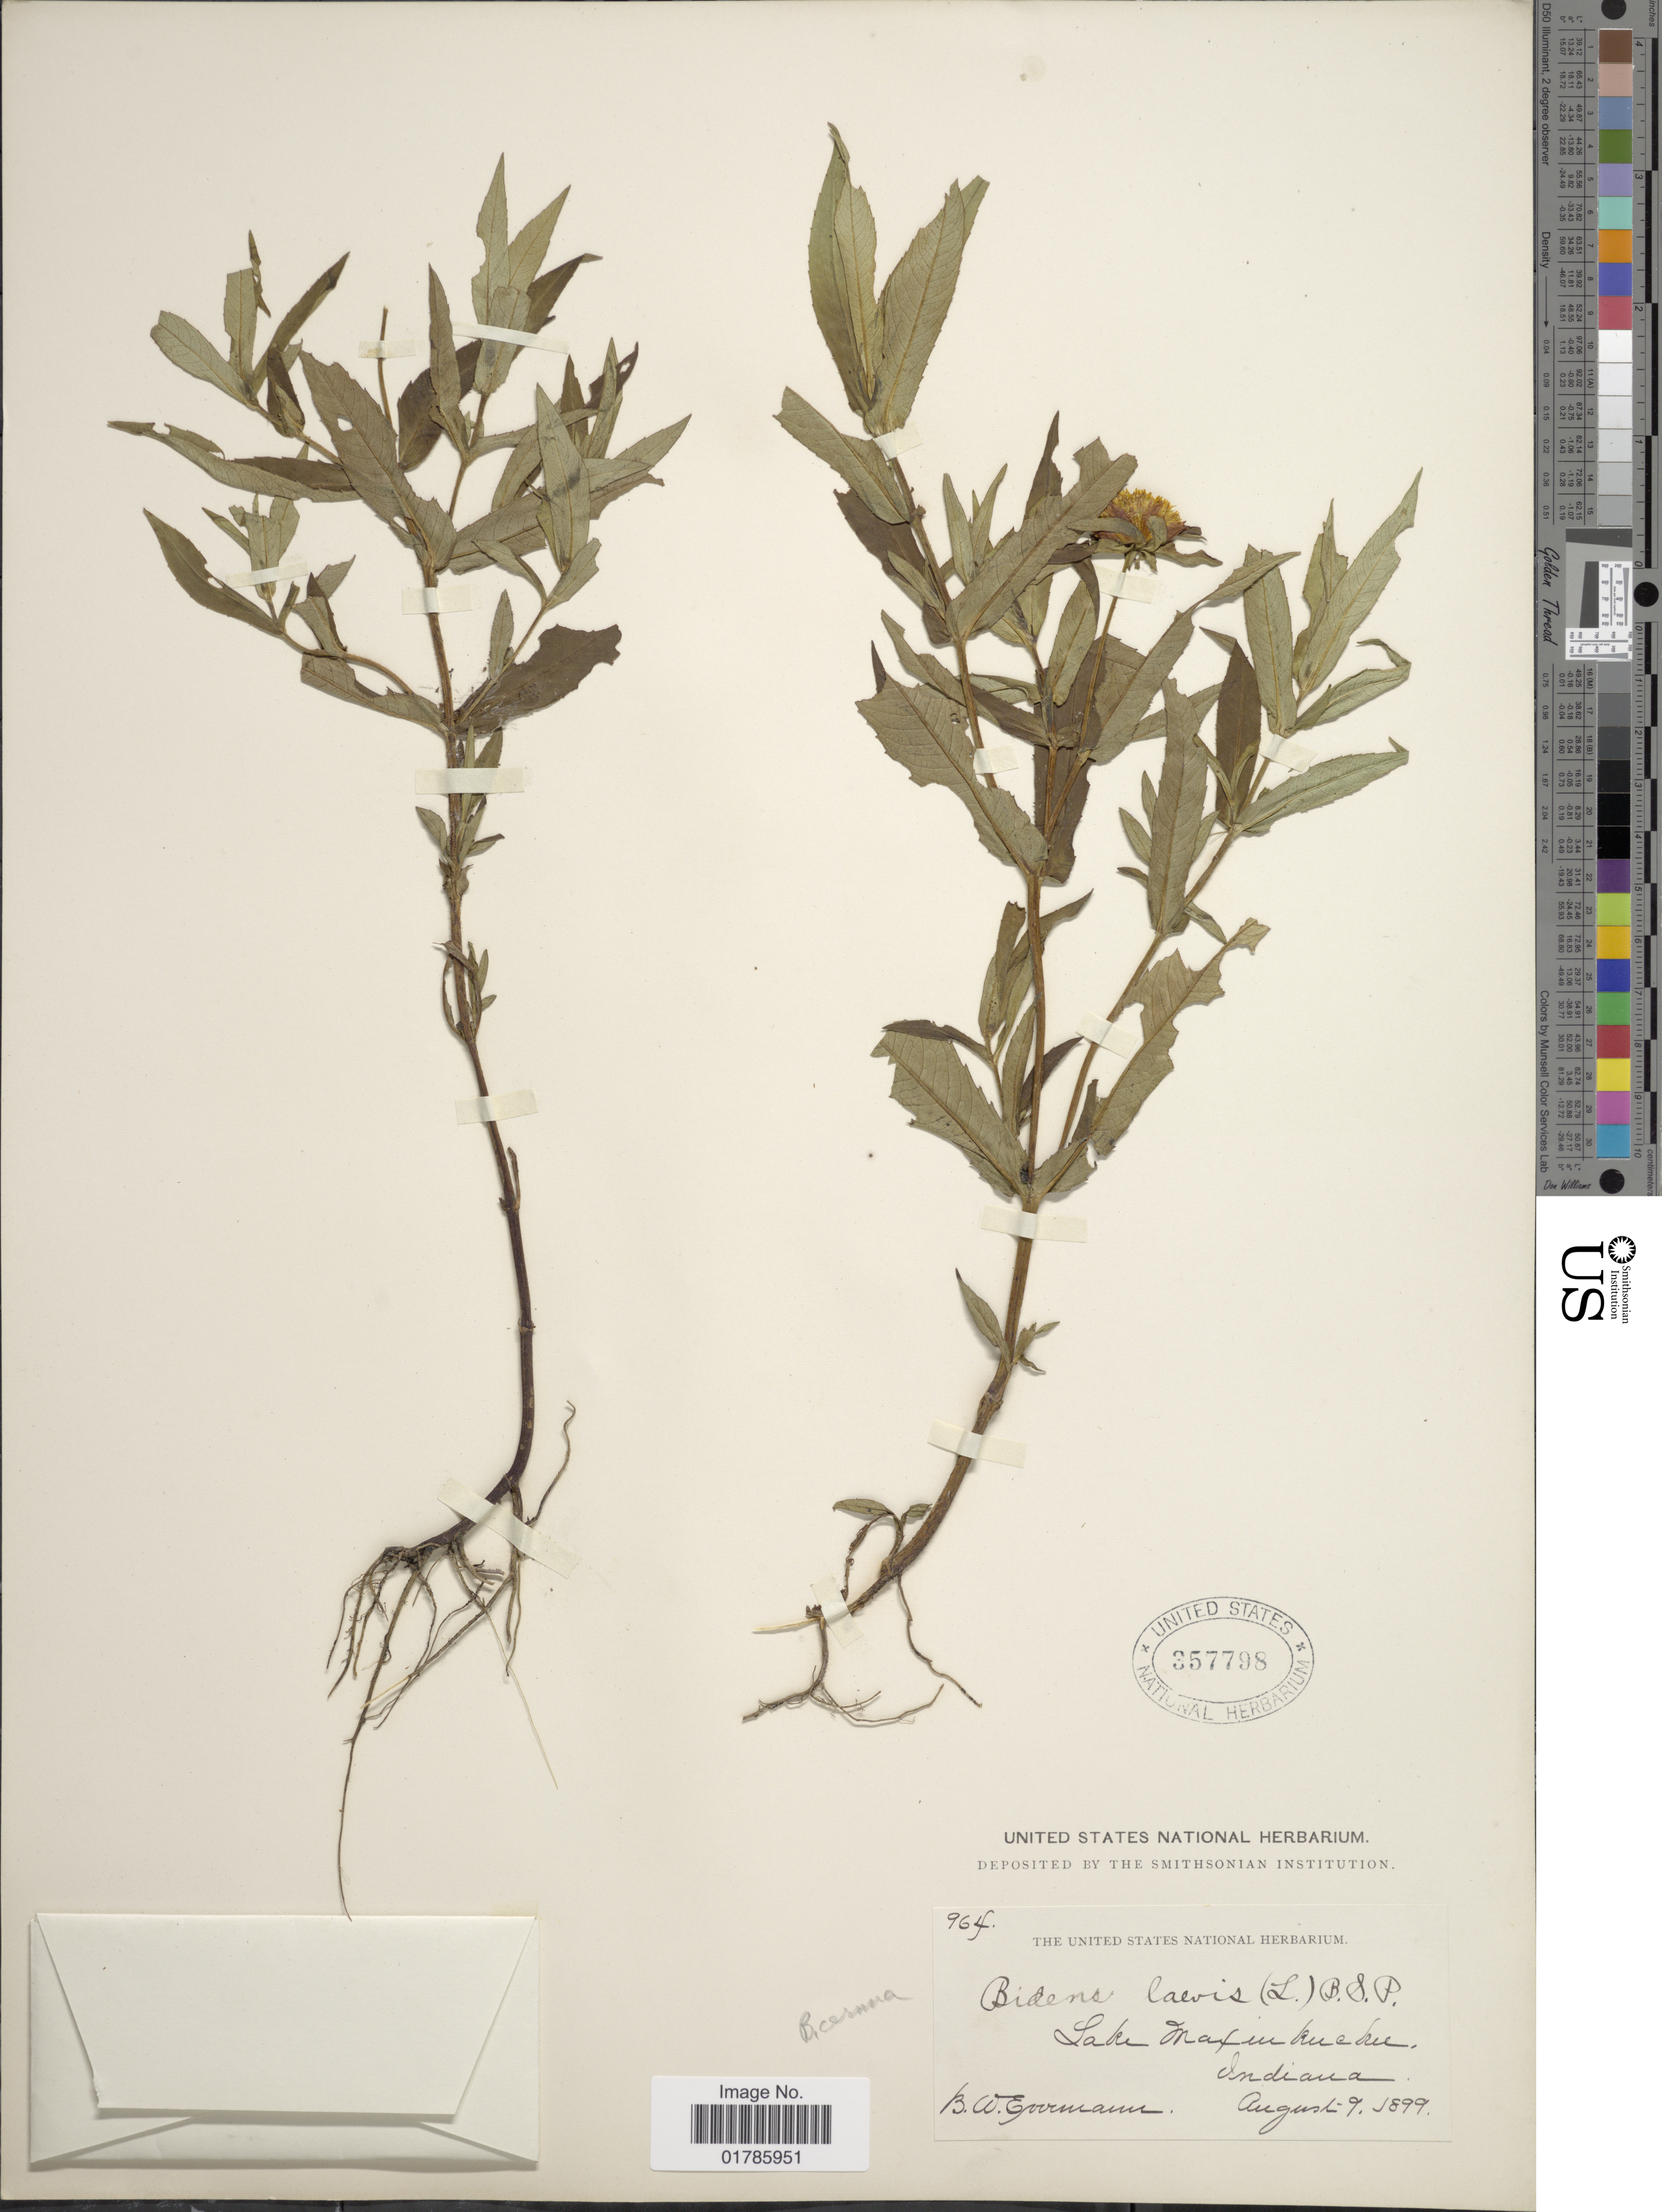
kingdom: Plantae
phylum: Tracheophyta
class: Magnoliopsida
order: Asterales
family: Asteraceae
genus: Bidens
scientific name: Bidens cernua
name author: L.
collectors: B. W. Evermann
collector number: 964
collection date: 1899-08-09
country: United States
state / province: Indiana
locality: Lake Maxinkuckee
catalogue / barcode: US 357798